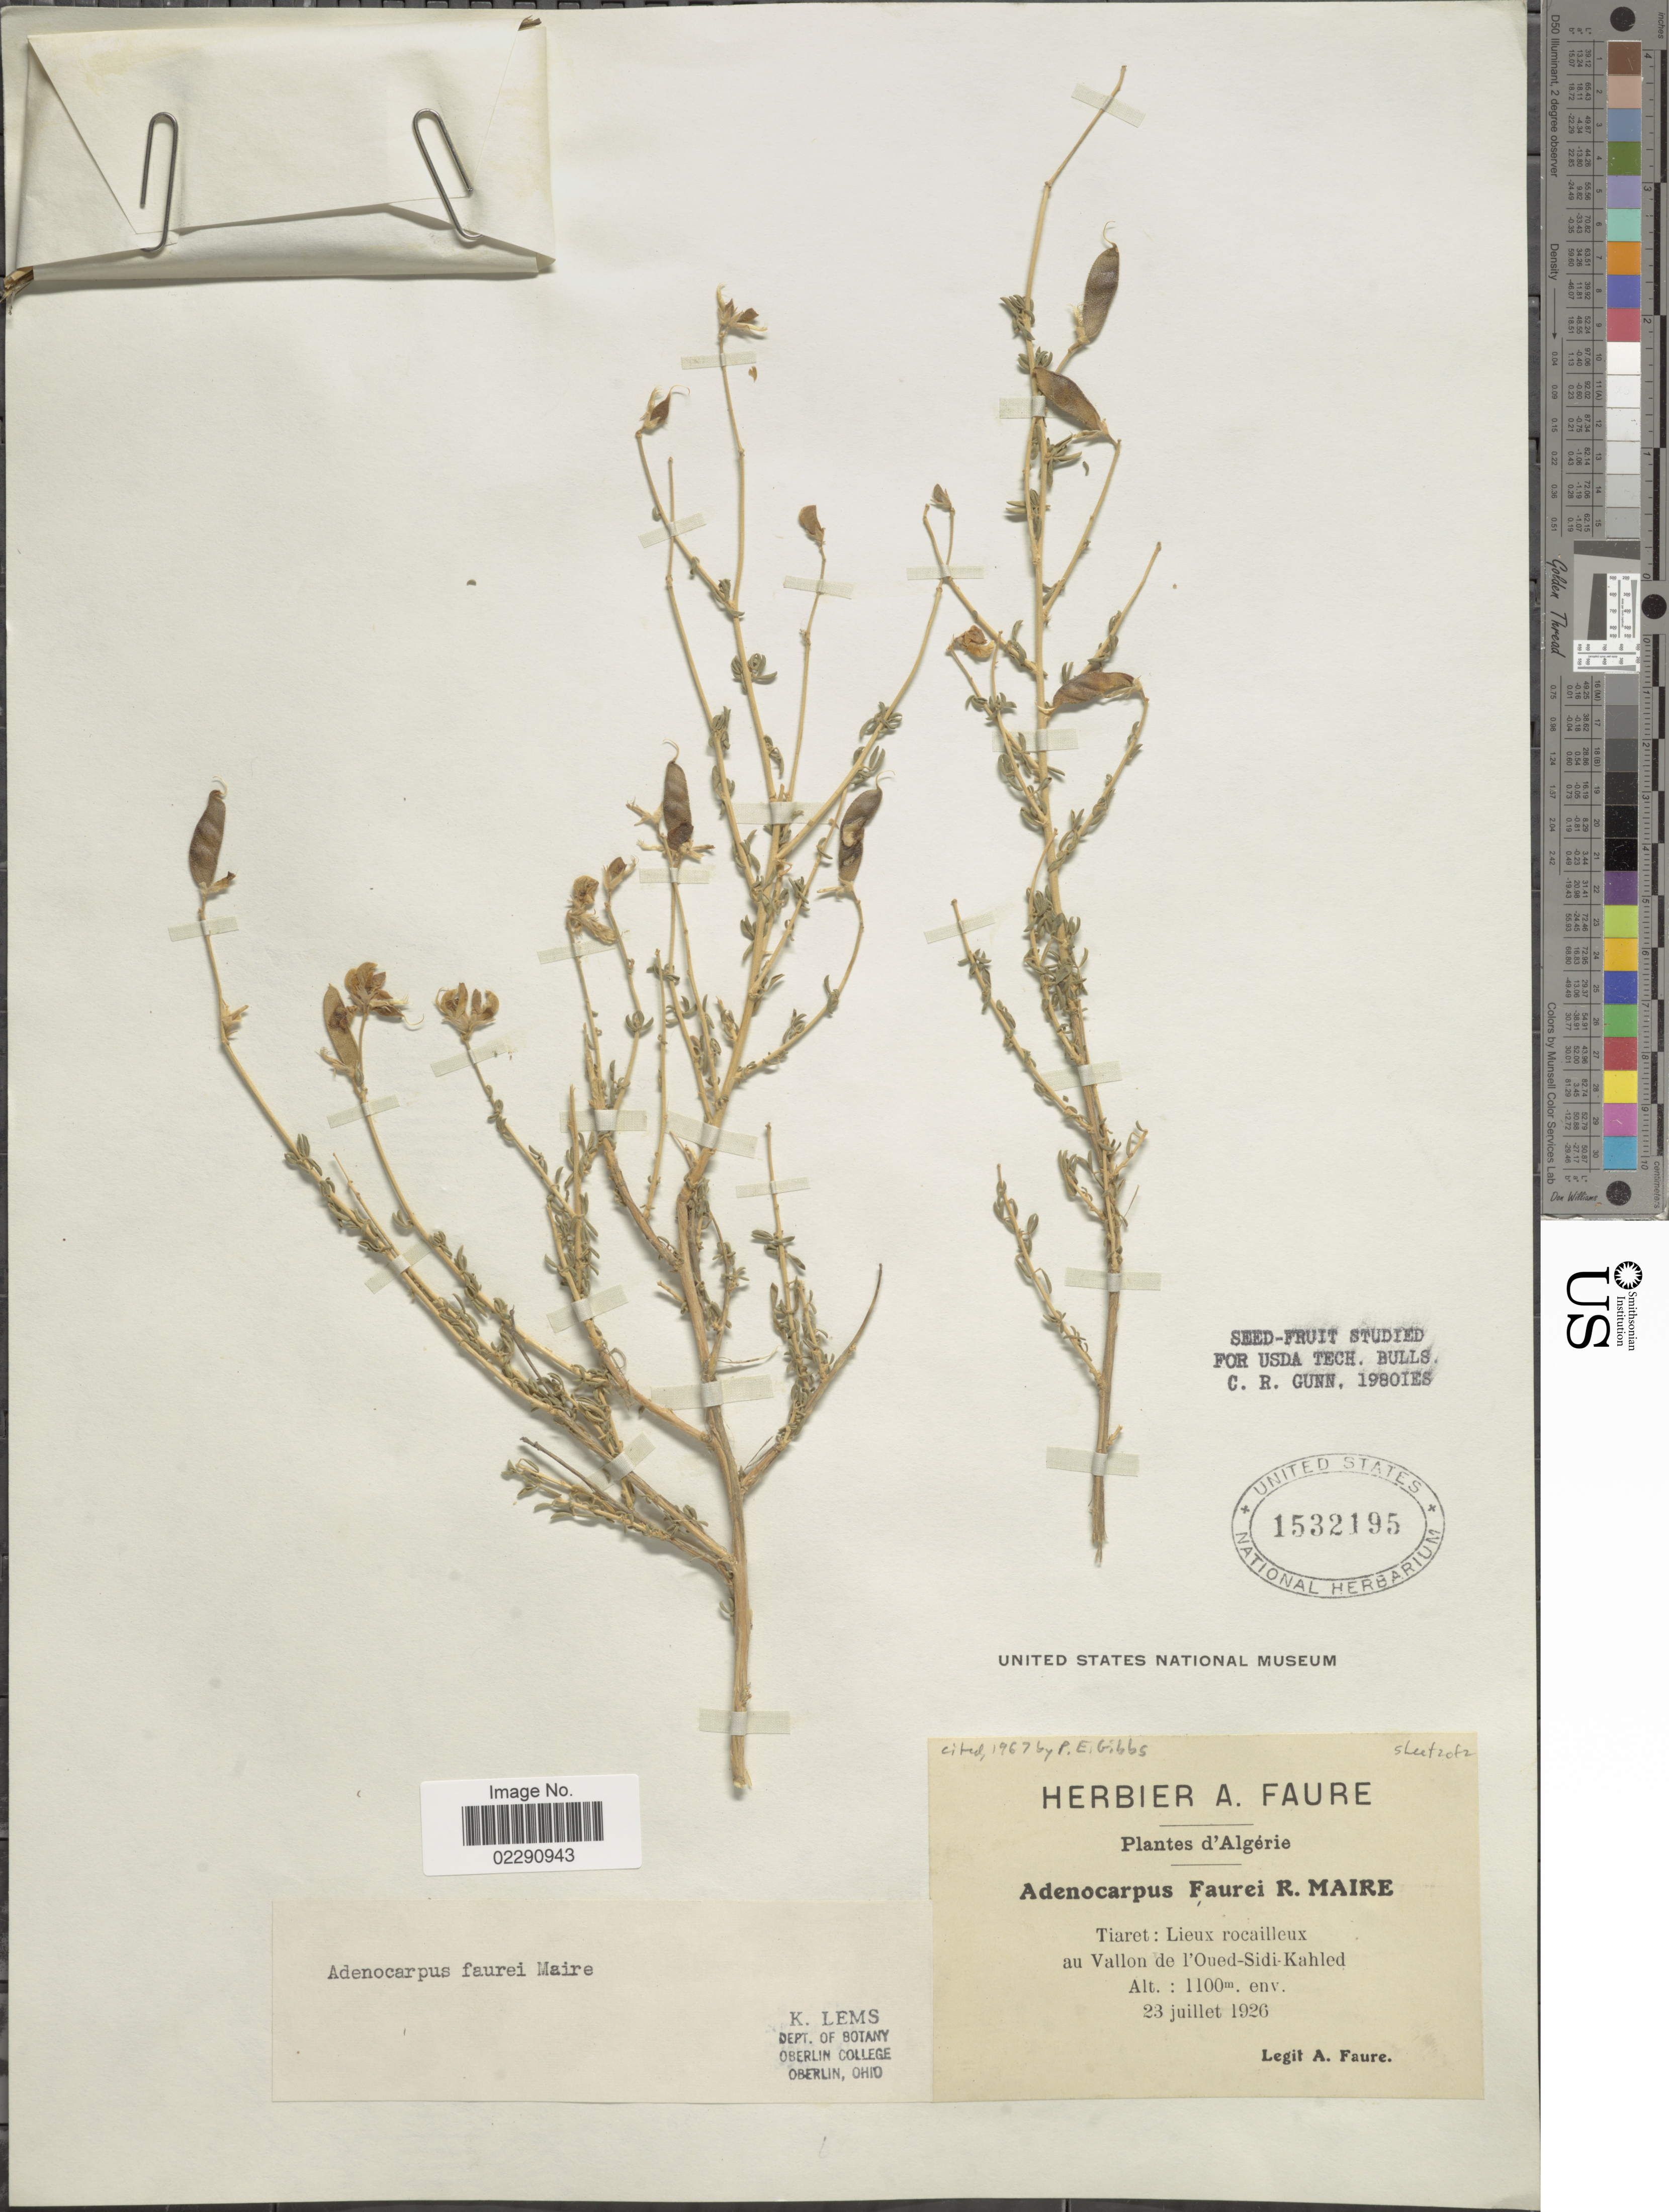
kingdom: Plantae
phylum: Tracheophyta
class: Magnoliopsida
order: Fabales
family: Fabaceae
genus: Adenocarpus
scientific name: Adenocarpus faurei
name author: Maire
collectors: A. Faure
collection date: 1926-07-23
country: Algeria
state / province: Tiaret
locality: Vallon de l'Oued-Sidi-Kahled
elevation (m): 1100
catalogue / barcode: US 1532195